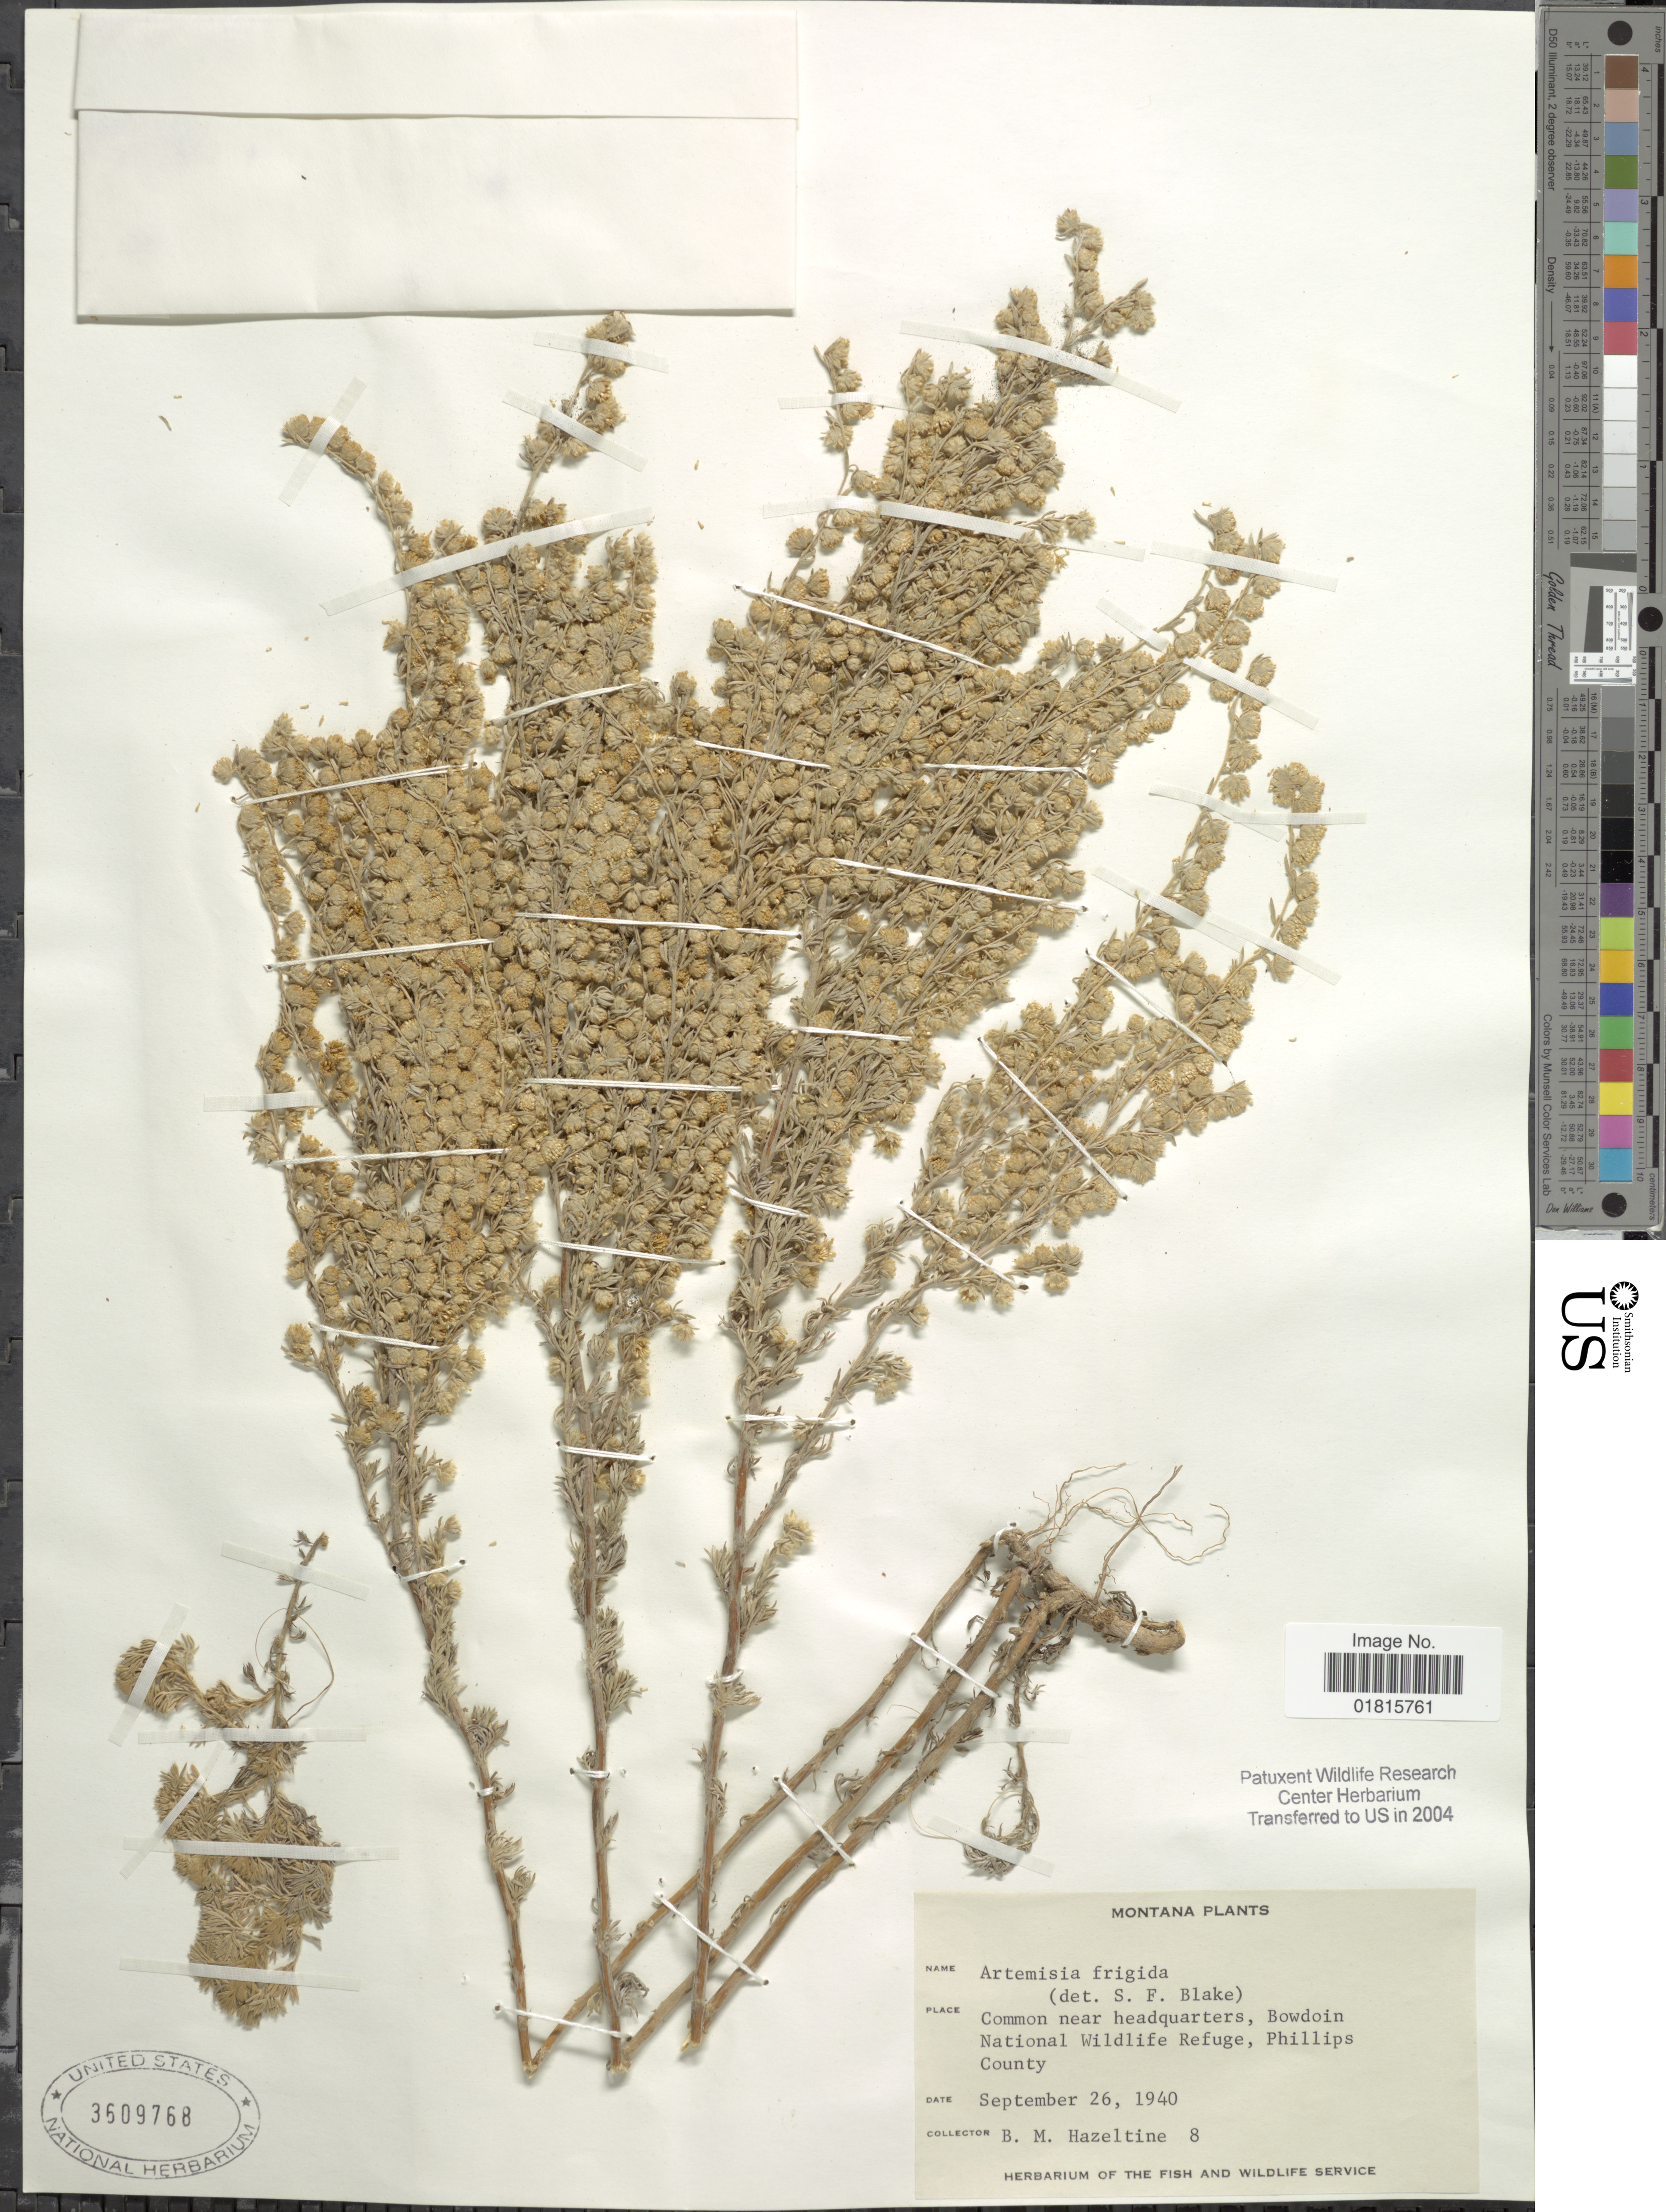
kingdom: Plantae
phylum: Tracheophyta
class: Magnoliopsida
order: Asterales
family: Asteraceae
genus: Artemisia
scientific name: Artemisia frigida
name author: Willd.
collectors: B. Hazeltine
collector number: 8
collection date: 1940-09-26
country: United States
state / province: Montana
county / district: Phillips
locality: Common near headquarters, Bowdoin National Wildlife Refuge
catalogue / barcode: US 3609768